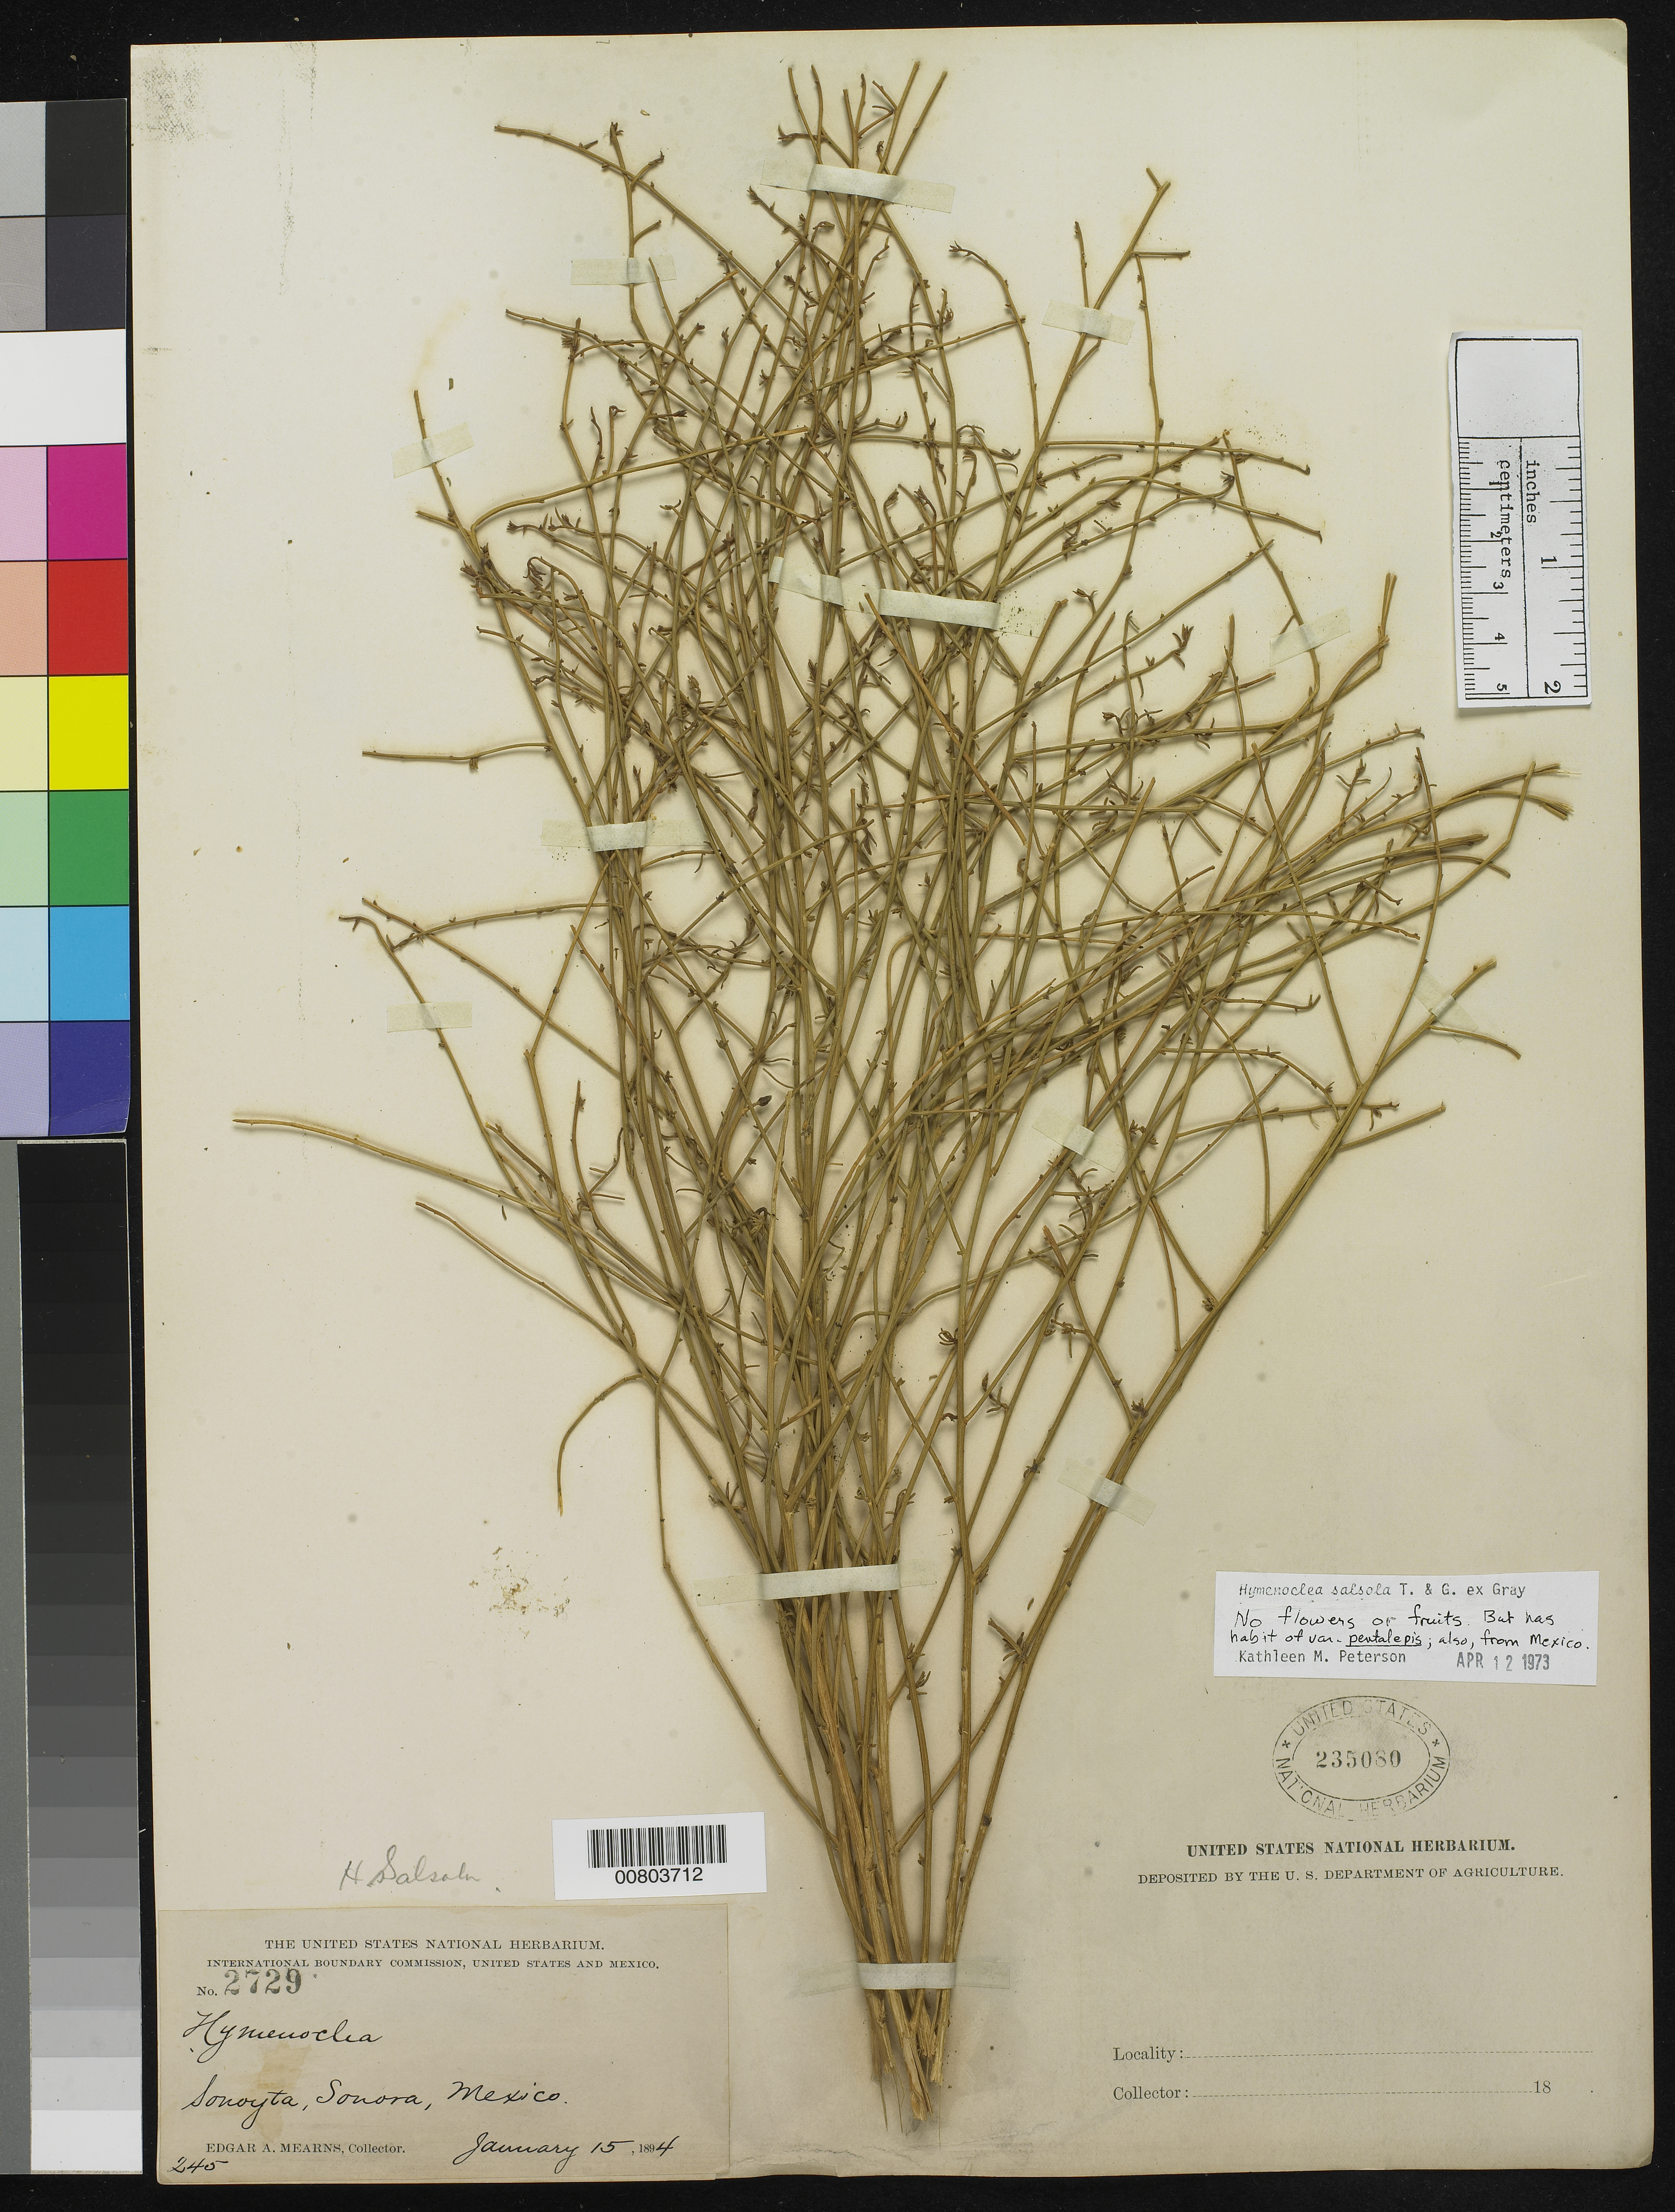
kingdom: Plantae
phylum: Tracheophyta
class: Magnoliopsida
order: Asterales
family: Asteraceae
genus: Hymenoclea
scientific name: Hymenoclea salsola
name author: Torr. & A. Gray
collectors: E. A. Mearns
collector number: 2729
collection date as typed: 15 Jan 1894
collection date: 1894-01-15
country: Mexico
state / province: Sonora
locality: Sonoyta, Sonora.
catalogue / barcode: US 235080